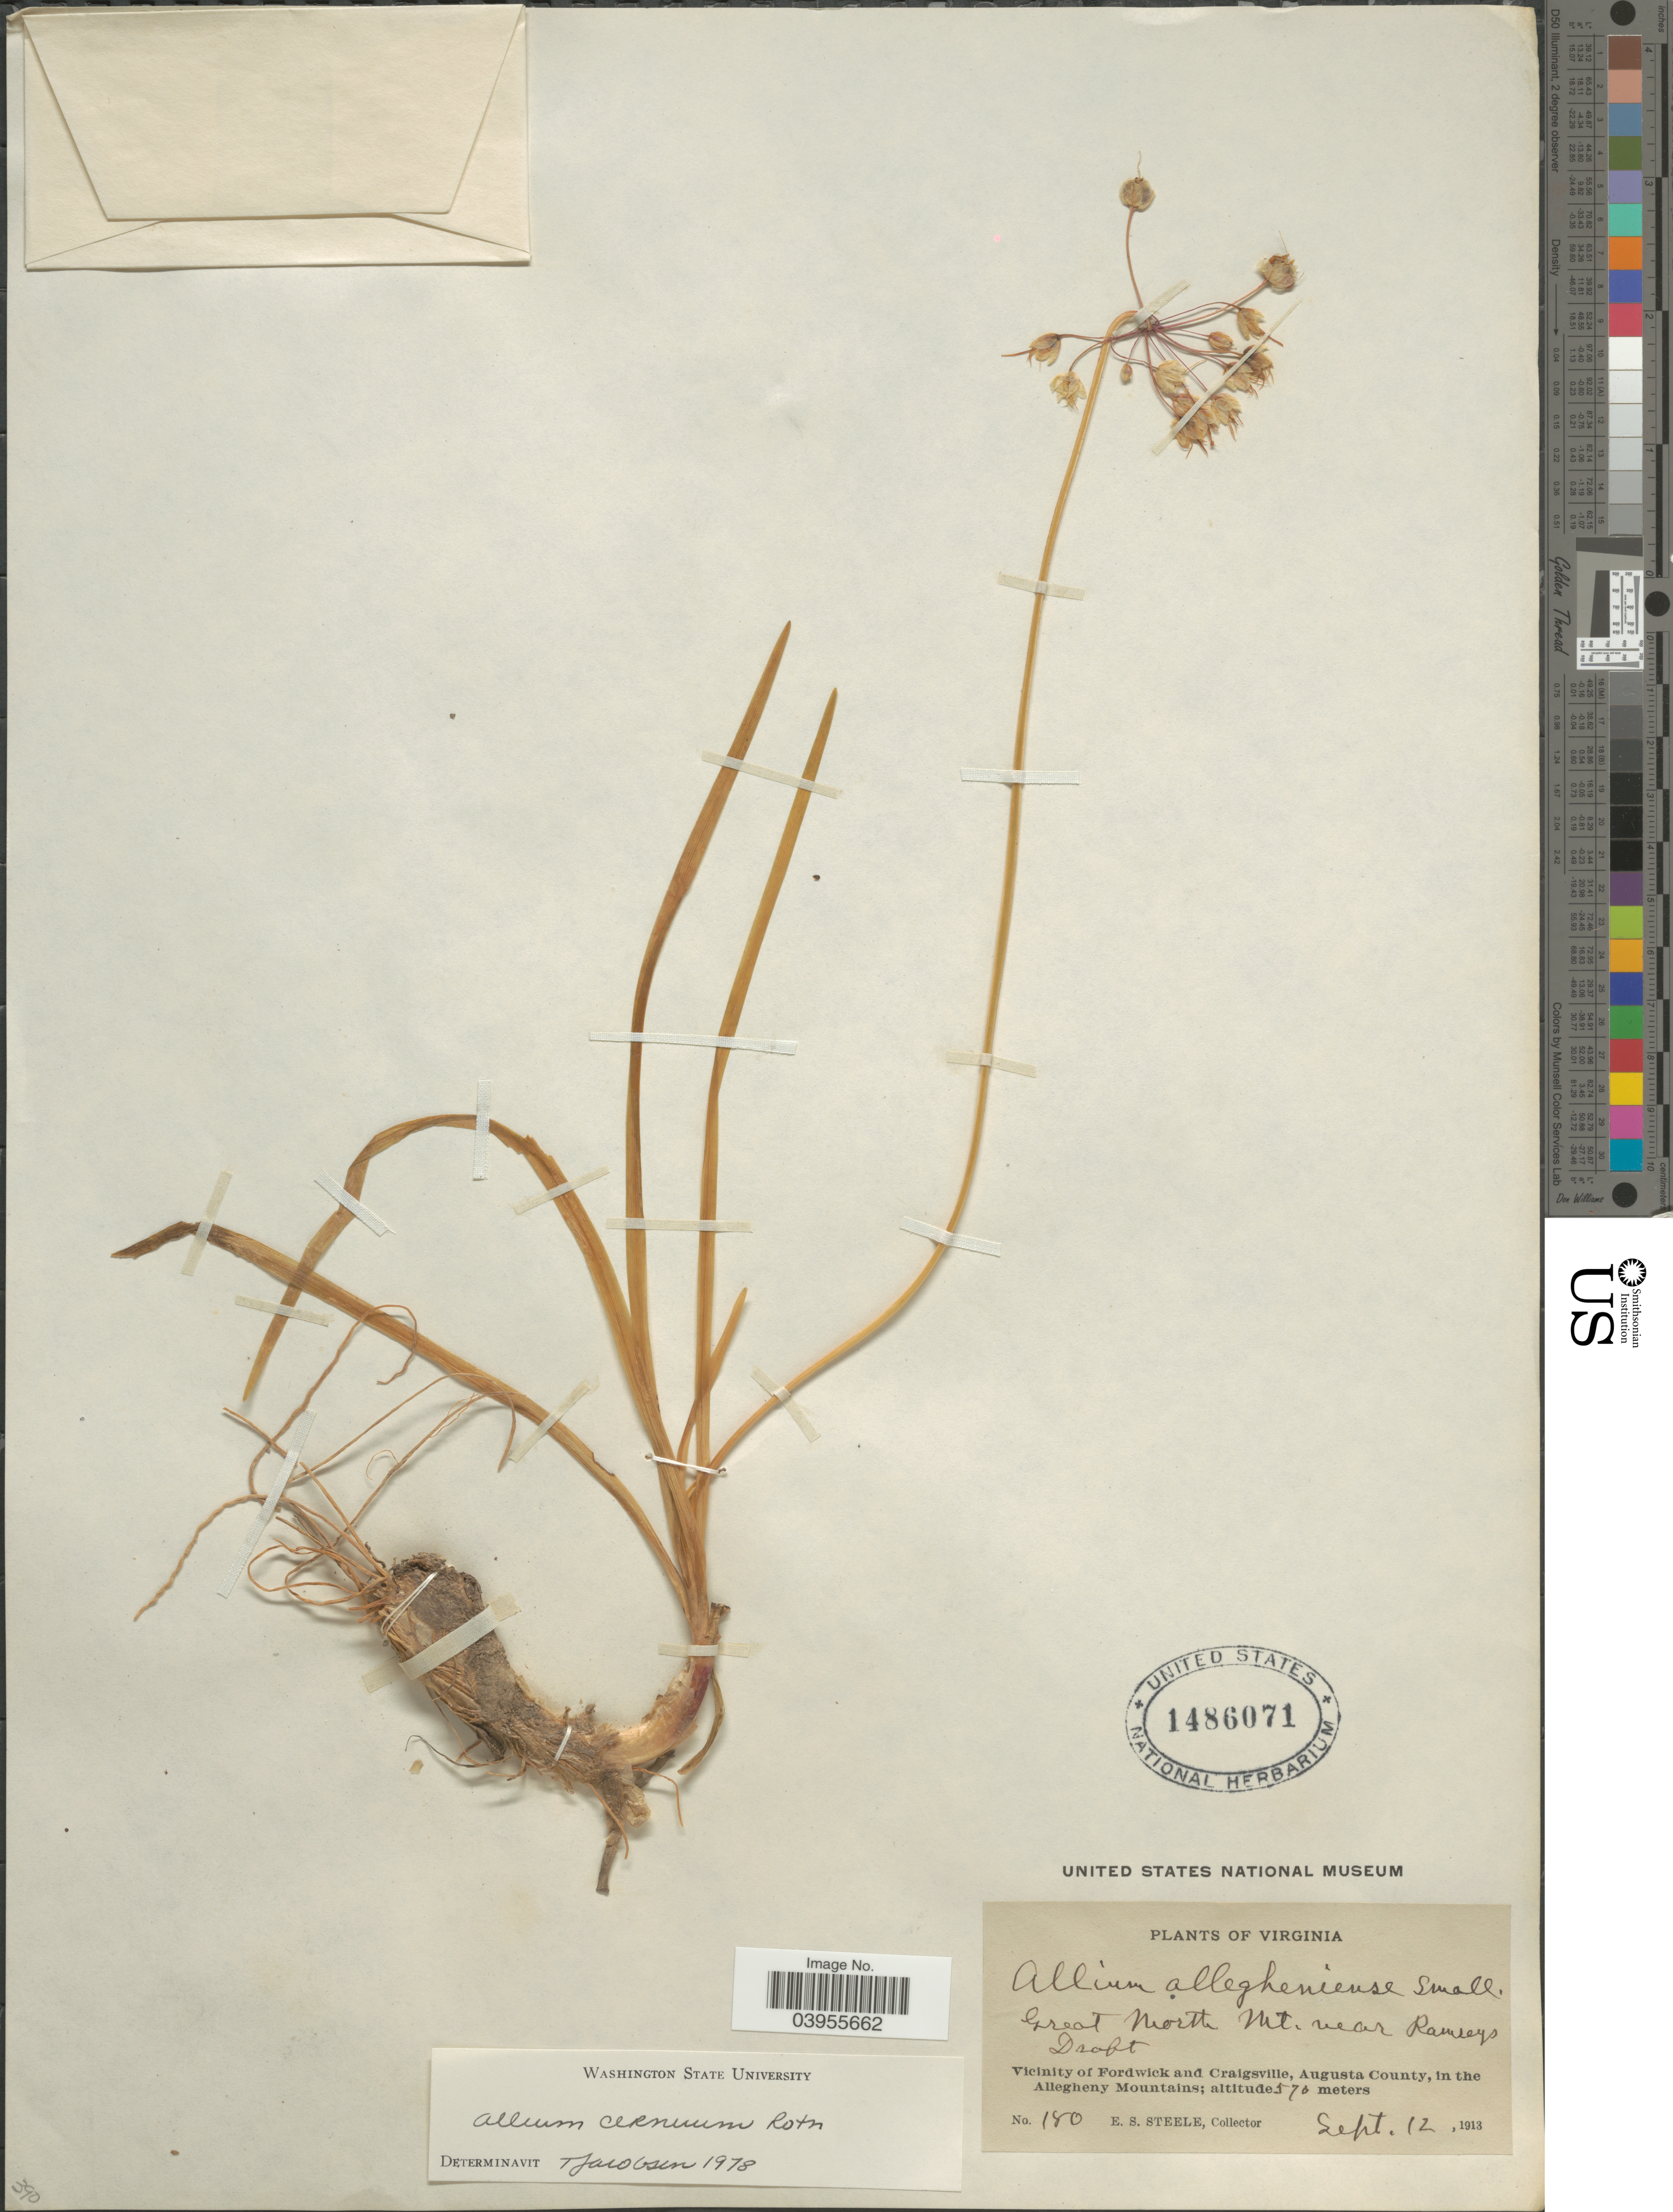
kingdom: Plantae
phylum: Tracheophyta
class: Liliopsida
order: Asparagales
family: Amaryllidaceae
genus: Allium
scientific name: Allium cernuum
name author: Roth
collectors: E. Steele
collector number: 180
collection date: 1913-09-12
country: United States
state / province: Virginia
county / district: Augusta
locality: Great North Mt. near Ramseys Droft. Vicinity of Fordwick and Craigsville, Augusta County, in the Allegheny Mountains.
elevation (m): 570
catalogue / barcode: US 1486071